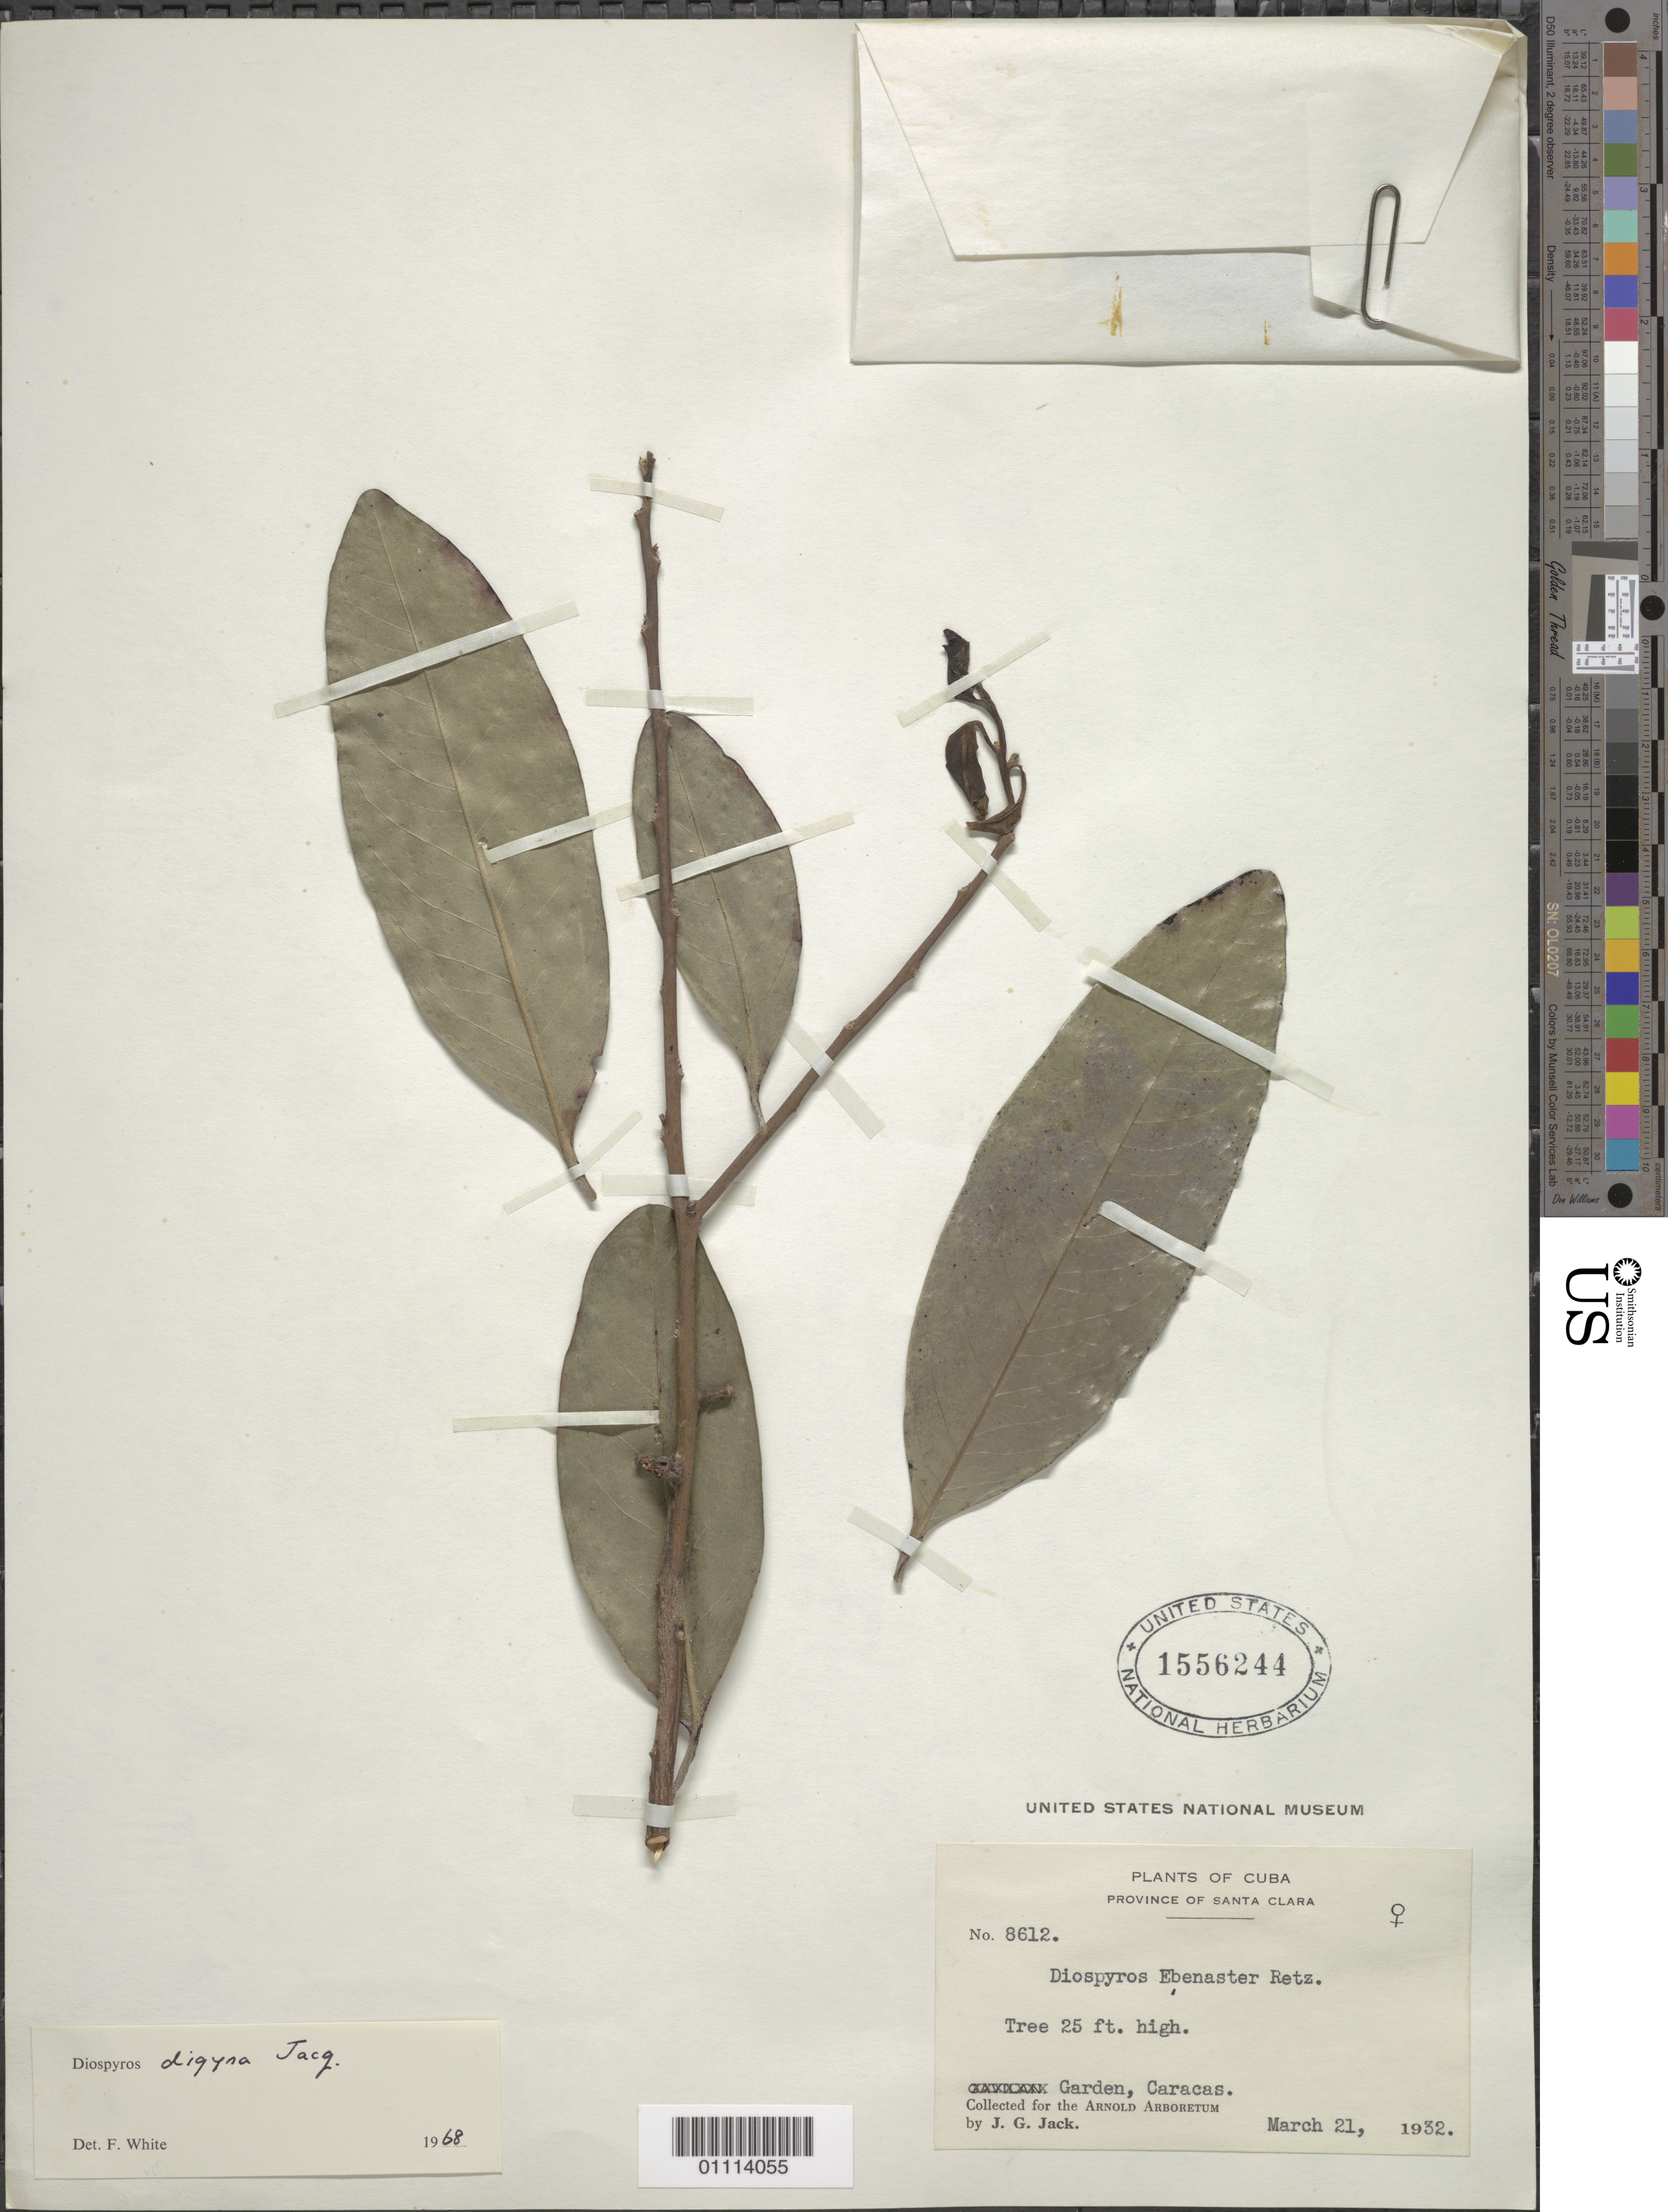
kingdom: Plantae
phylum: Tracheophyta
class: Magnoliopsida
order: Ericales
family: Ebenaceae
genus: Diospyros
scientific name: Diospyros digyna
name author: Jacq.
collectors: J. G. Jack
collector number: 8612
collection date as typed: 21 Mar 1932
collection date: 1932-03-21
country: Cuba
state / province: Cienfuegos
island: Cuba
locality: Garden, Caracas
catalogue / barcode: US 1556244